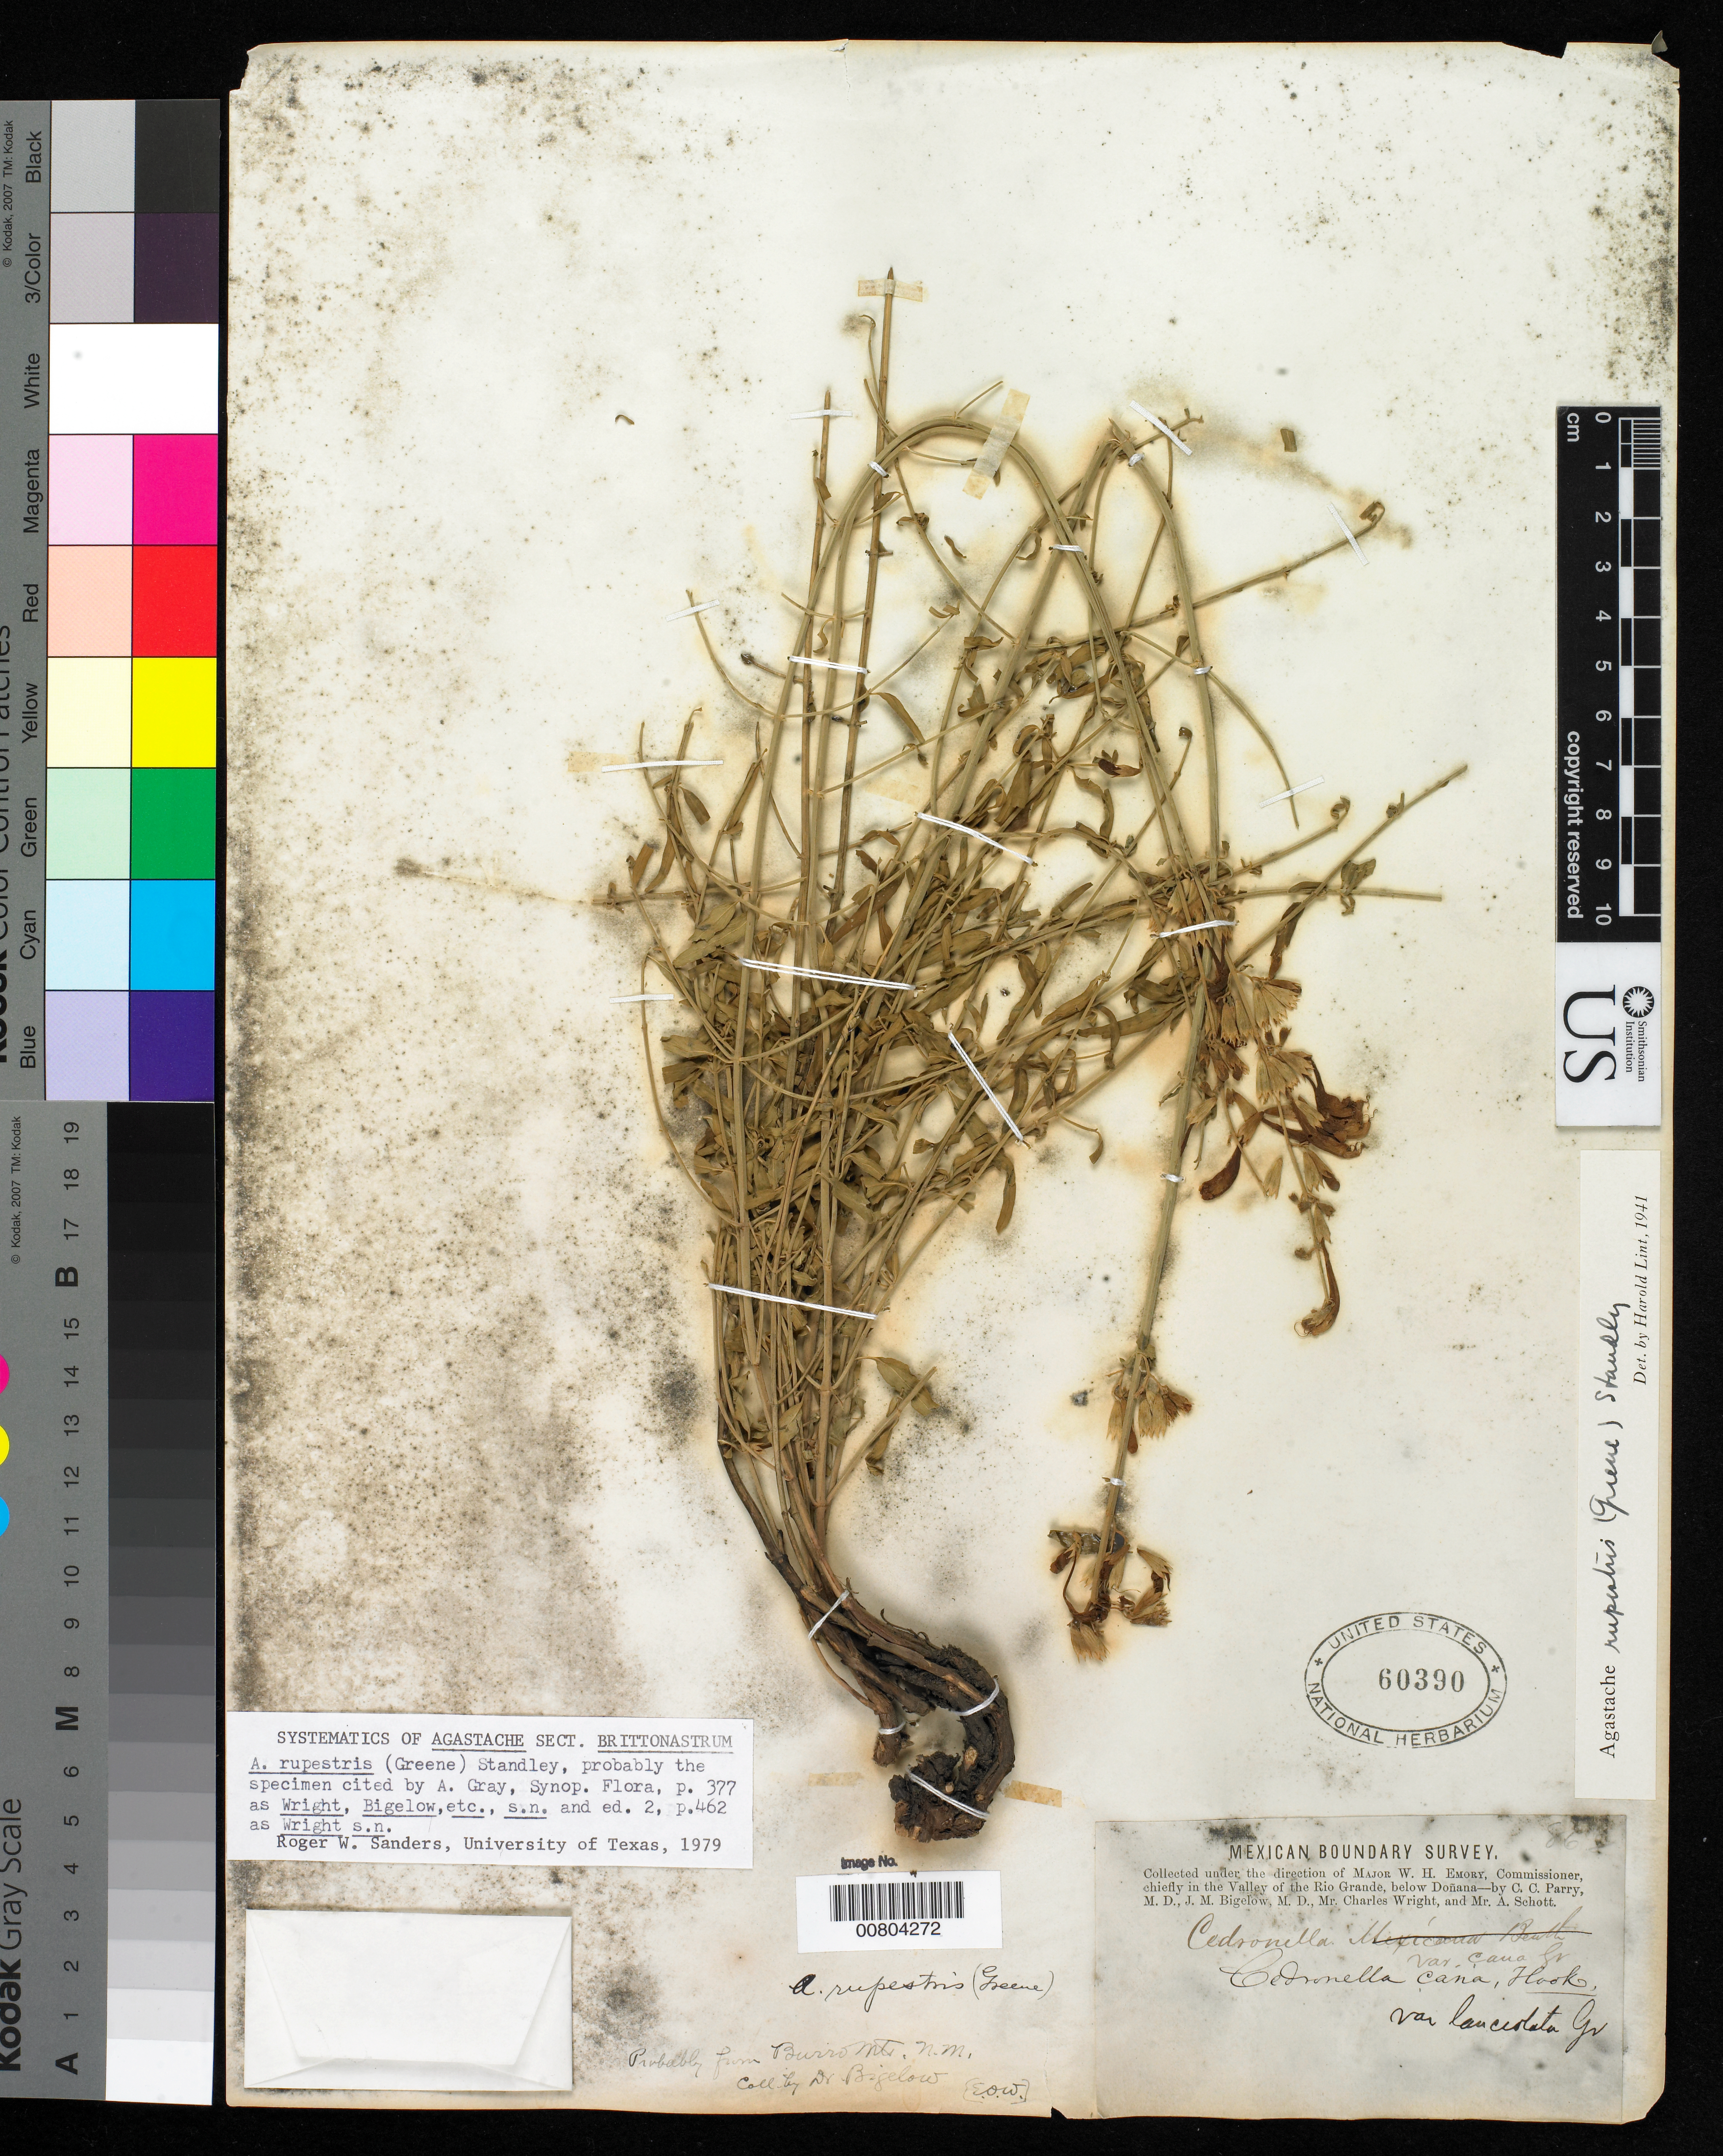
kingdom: Plantae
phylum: Tracheophyta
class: Magnoliopsida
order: Lamiales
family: Lamiaceae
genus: Agastache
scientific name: Agastache rupestris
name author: (Greene) Standl.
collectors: J. M. Bigelow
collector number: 868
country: United States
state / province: New Mexico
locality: Probably Burrito Mts., New Mexico.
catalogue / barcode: US 60390